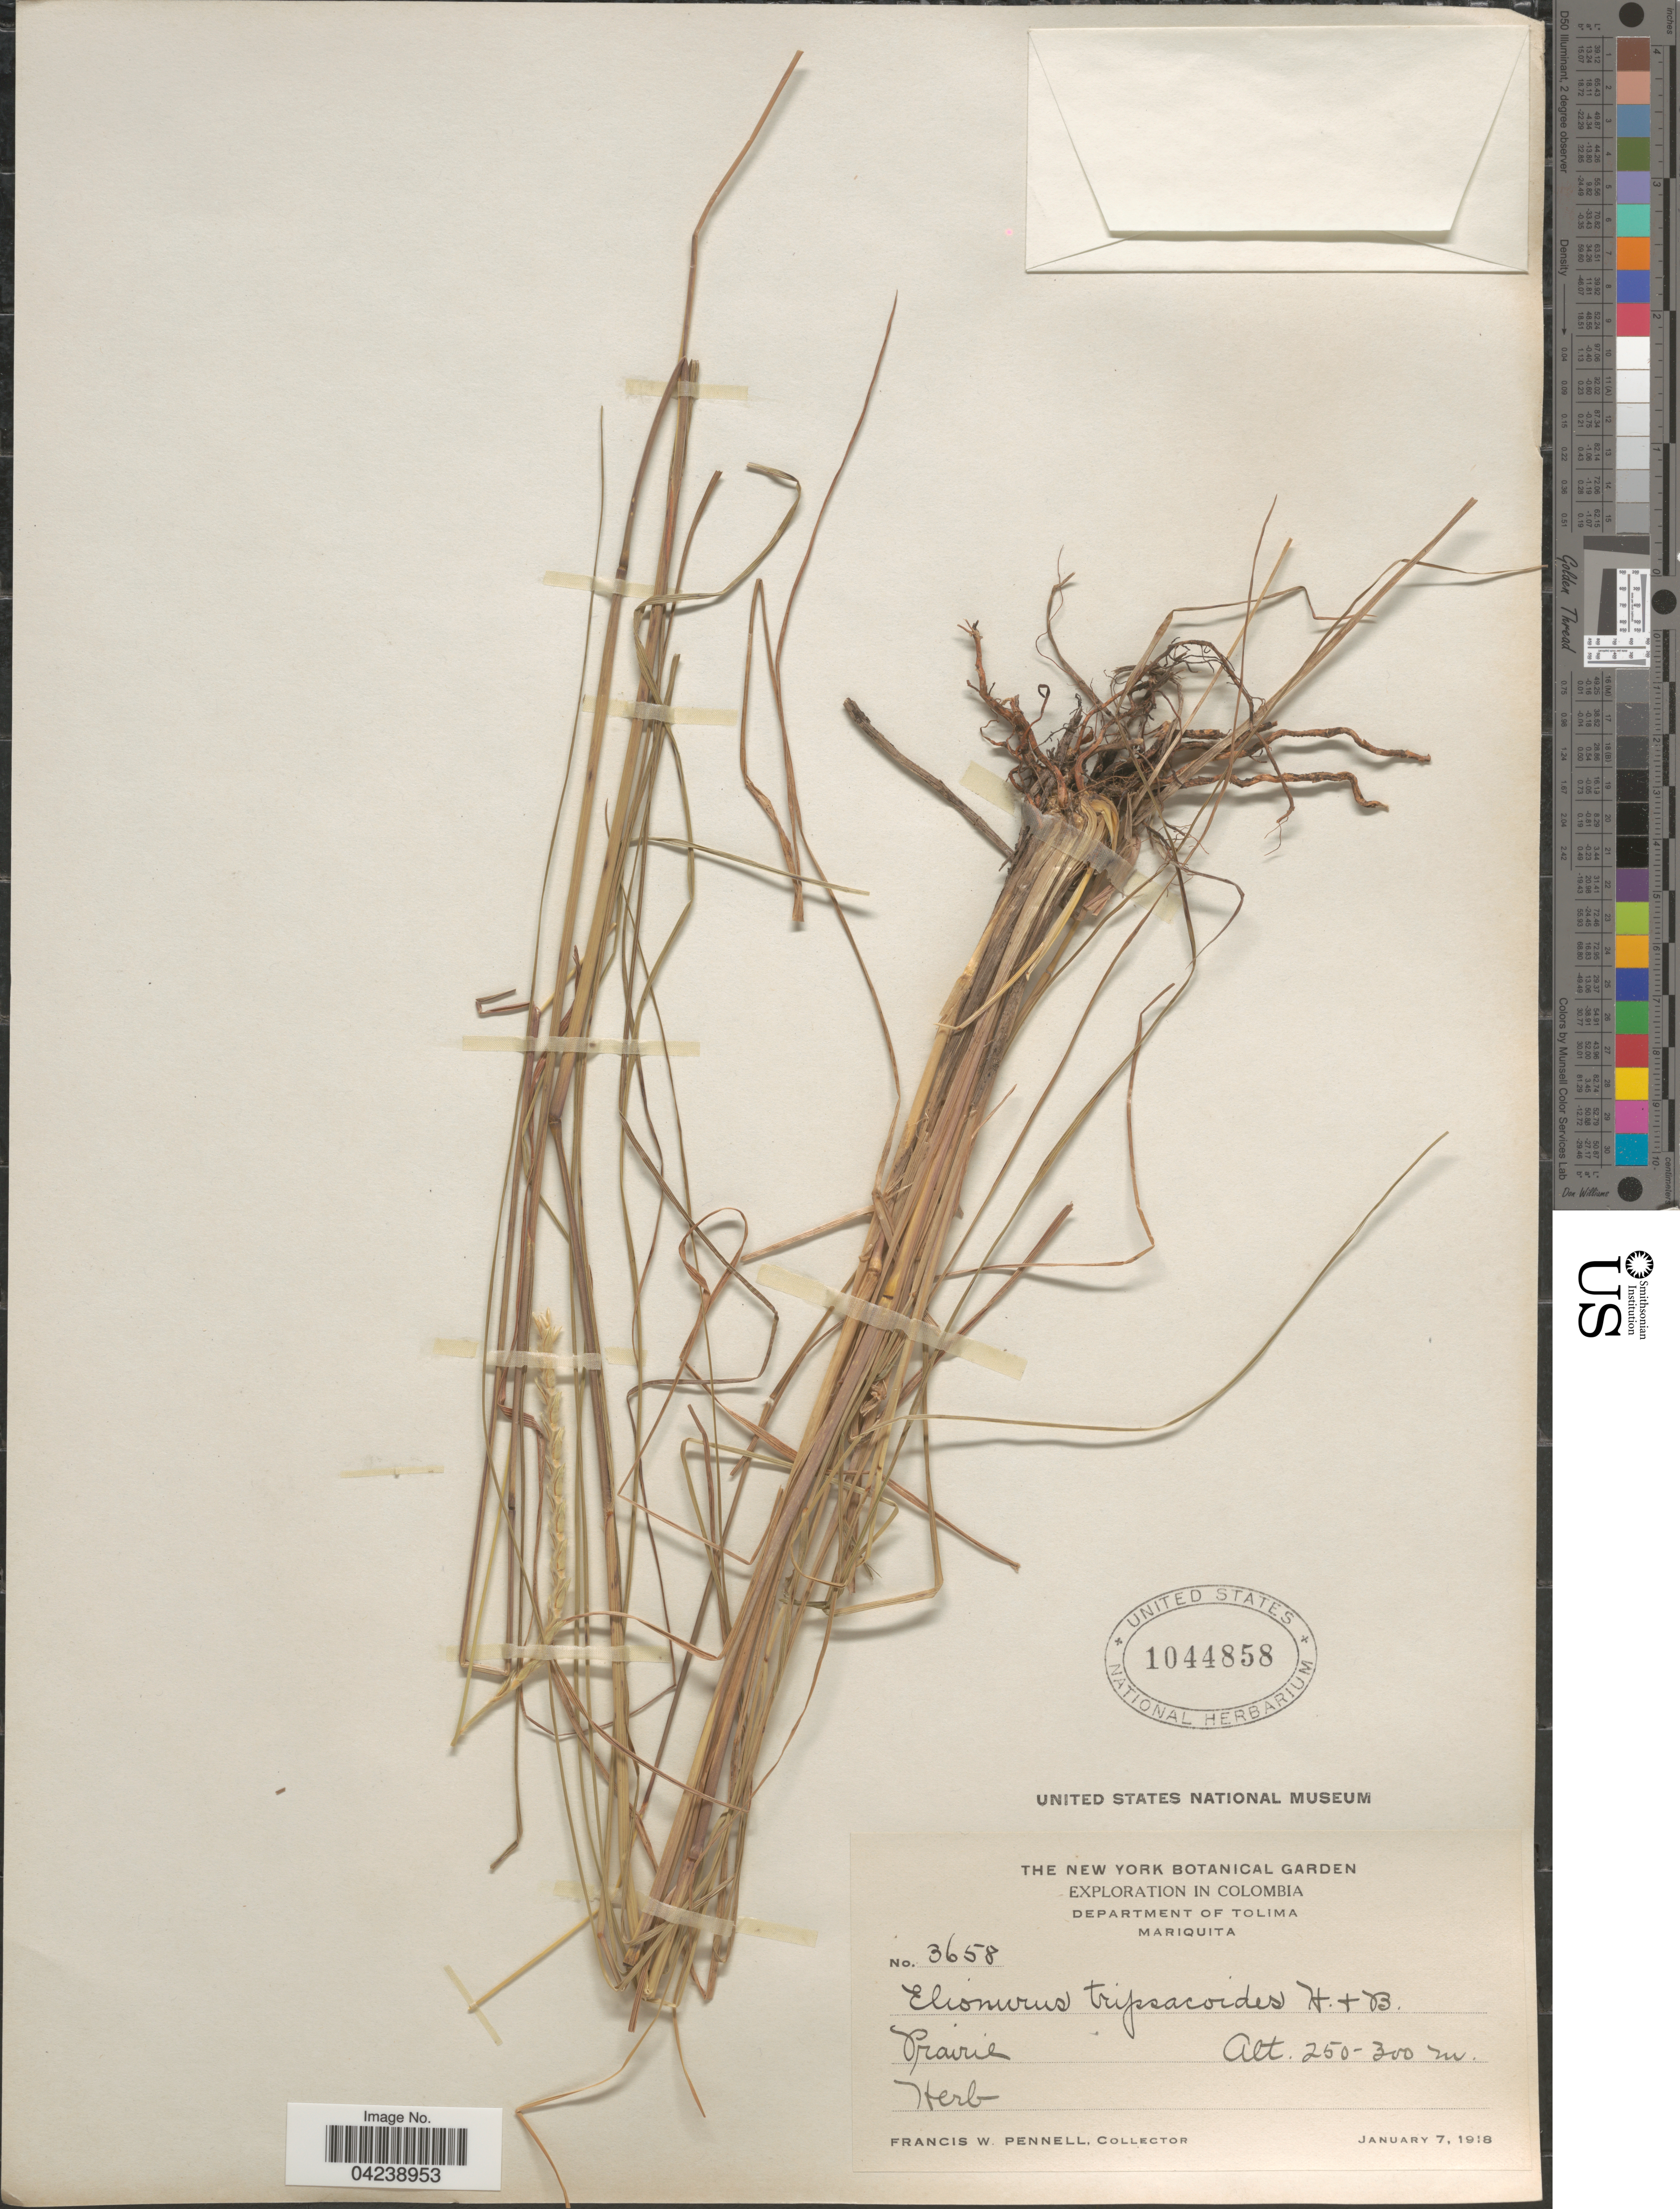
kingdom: Plantae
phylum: Tracheophyta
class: Liliopsida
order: Poales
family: Poaceae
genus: Elionurus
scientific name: Elionurus ciliaris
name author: Kunth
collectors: F. W. Pennell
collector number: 3658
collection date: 1918-01-07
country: Colombia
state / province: Tolima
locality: Exploration in Colombia. Department of Tolima. Mariquita. Prairie.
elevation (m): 250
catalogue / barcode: US 1044858